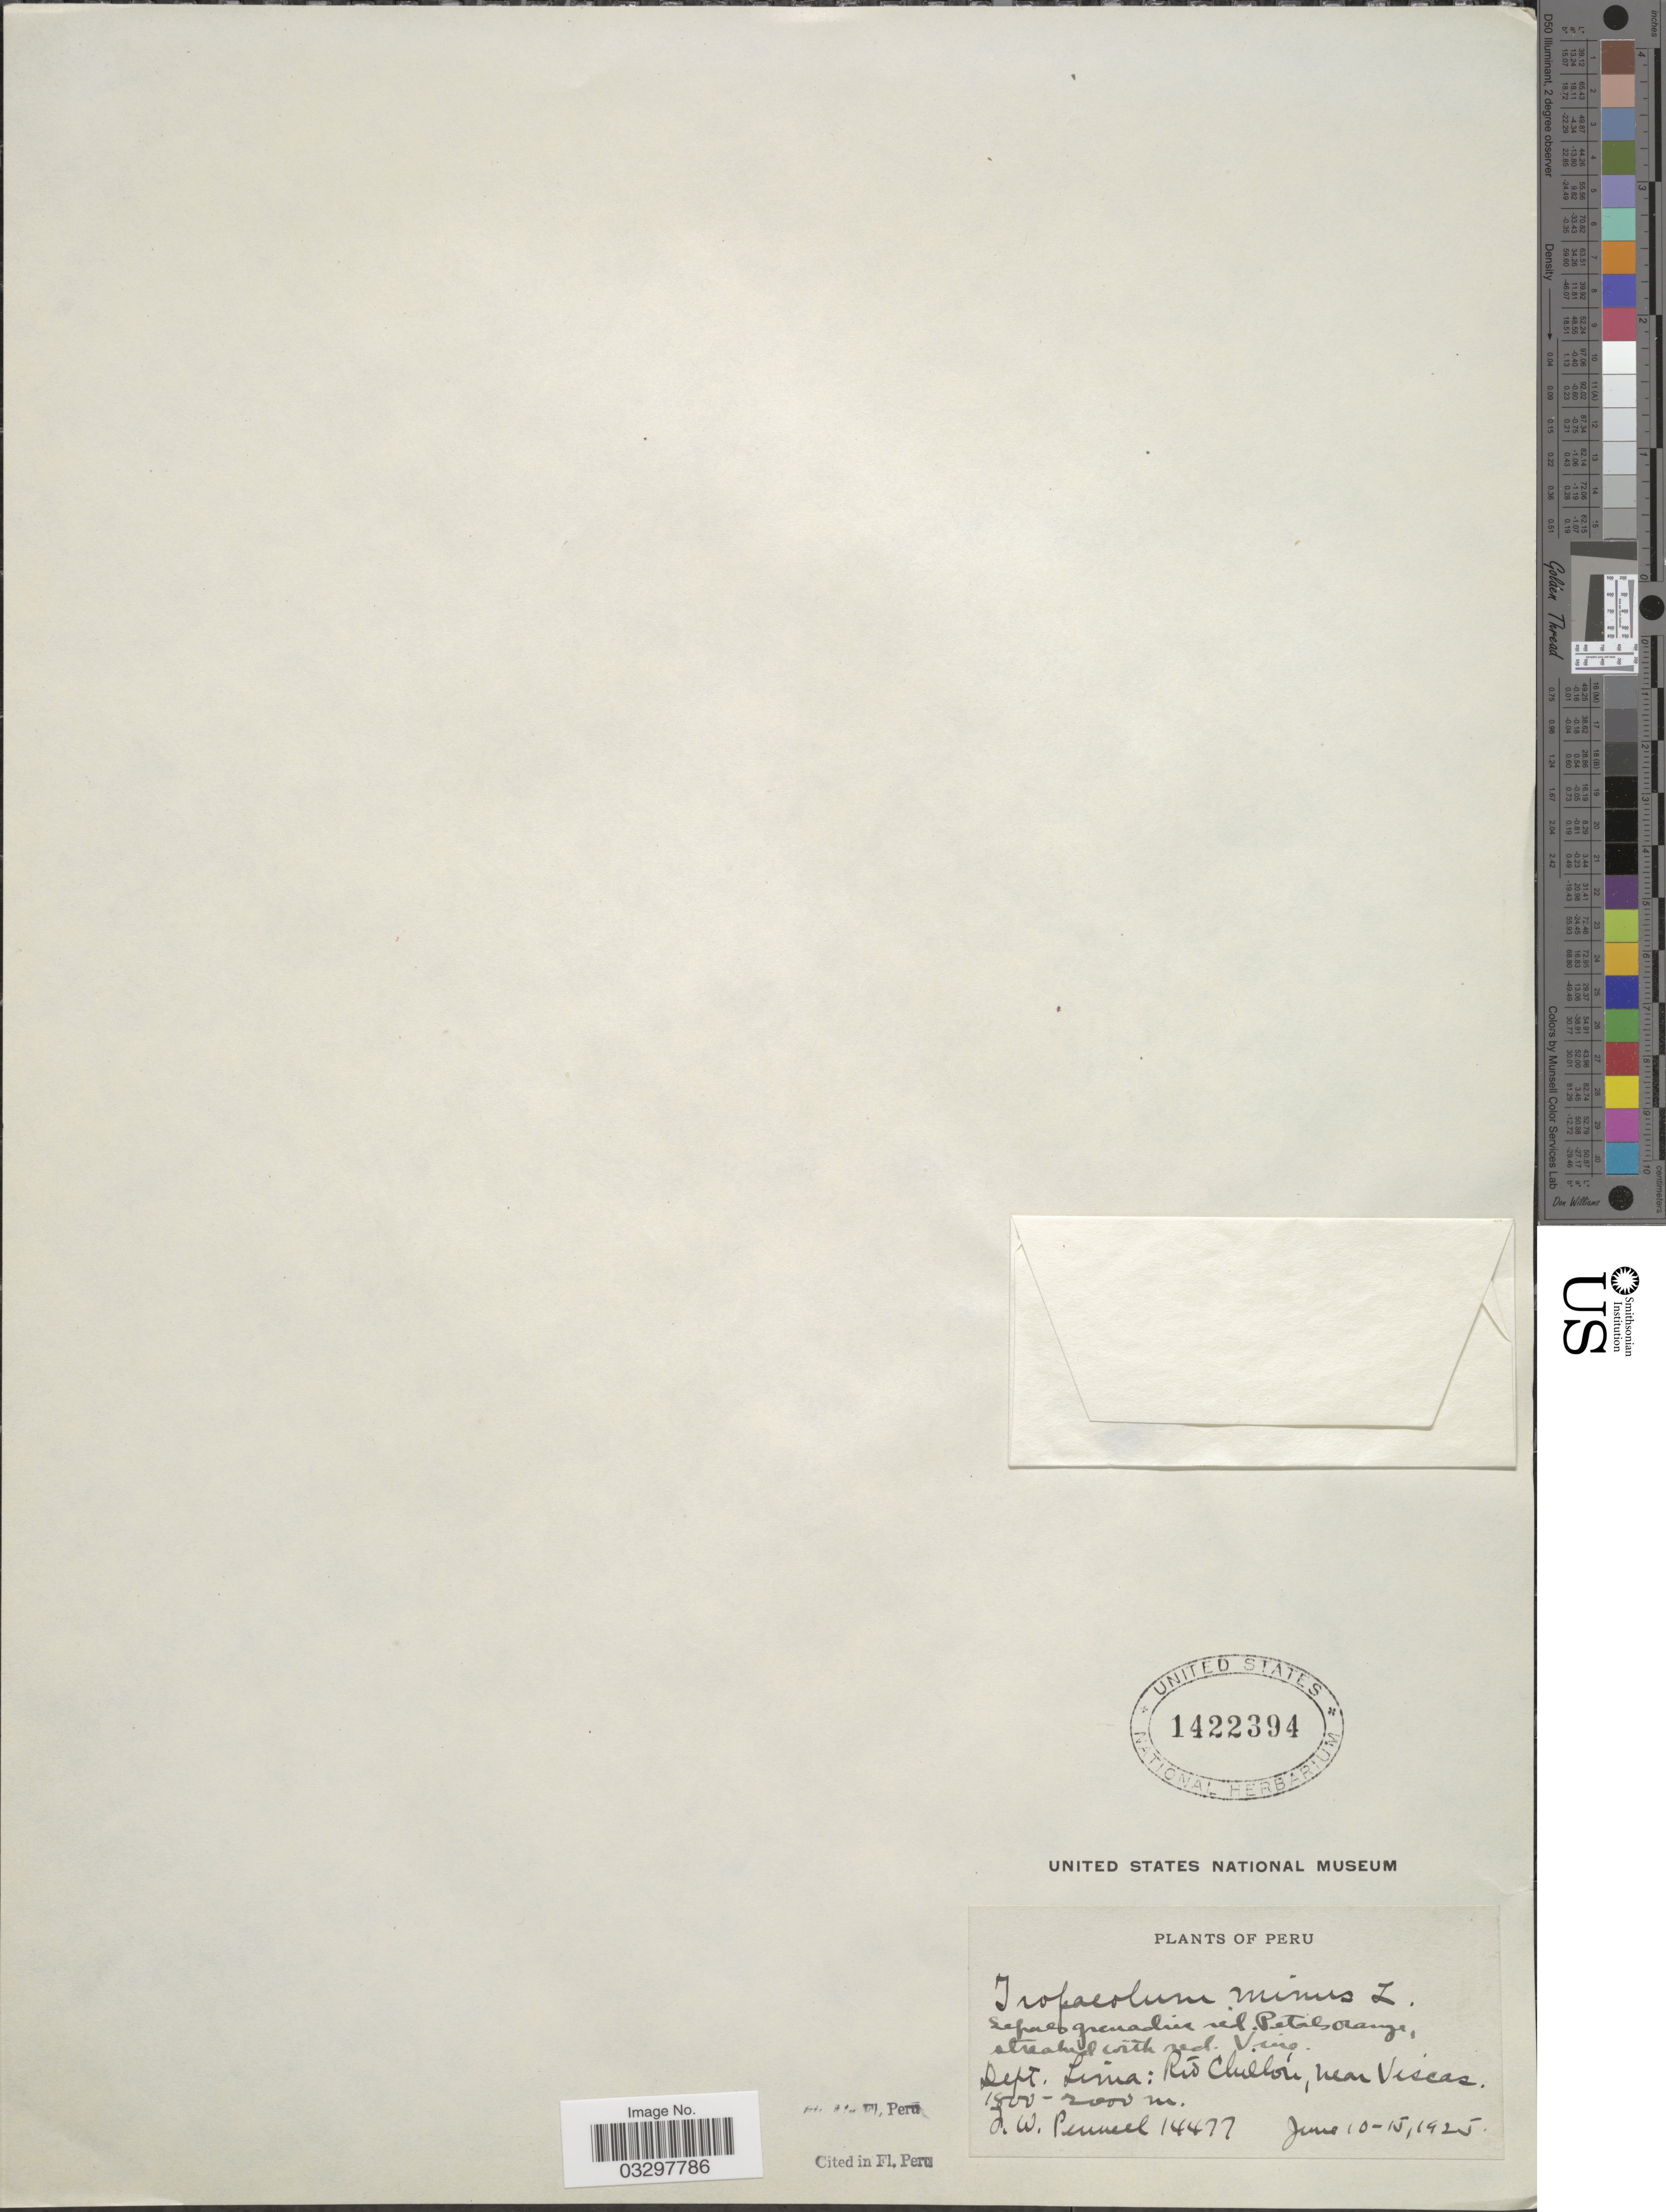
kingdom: Plantae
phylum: Tracheophyta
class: Magnoliopsida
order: Brassicales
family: Tropaeolaceae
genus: Tropaeolum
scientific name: Tropaeolum minus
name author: L.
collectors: F. W. Pennell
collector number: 14477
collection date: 1925-06-10/1925-06-15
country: Peru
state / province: Lima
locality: Dept. Lima: Río Chillón, near Viscas.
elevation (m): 1800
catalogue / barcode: US 1422394